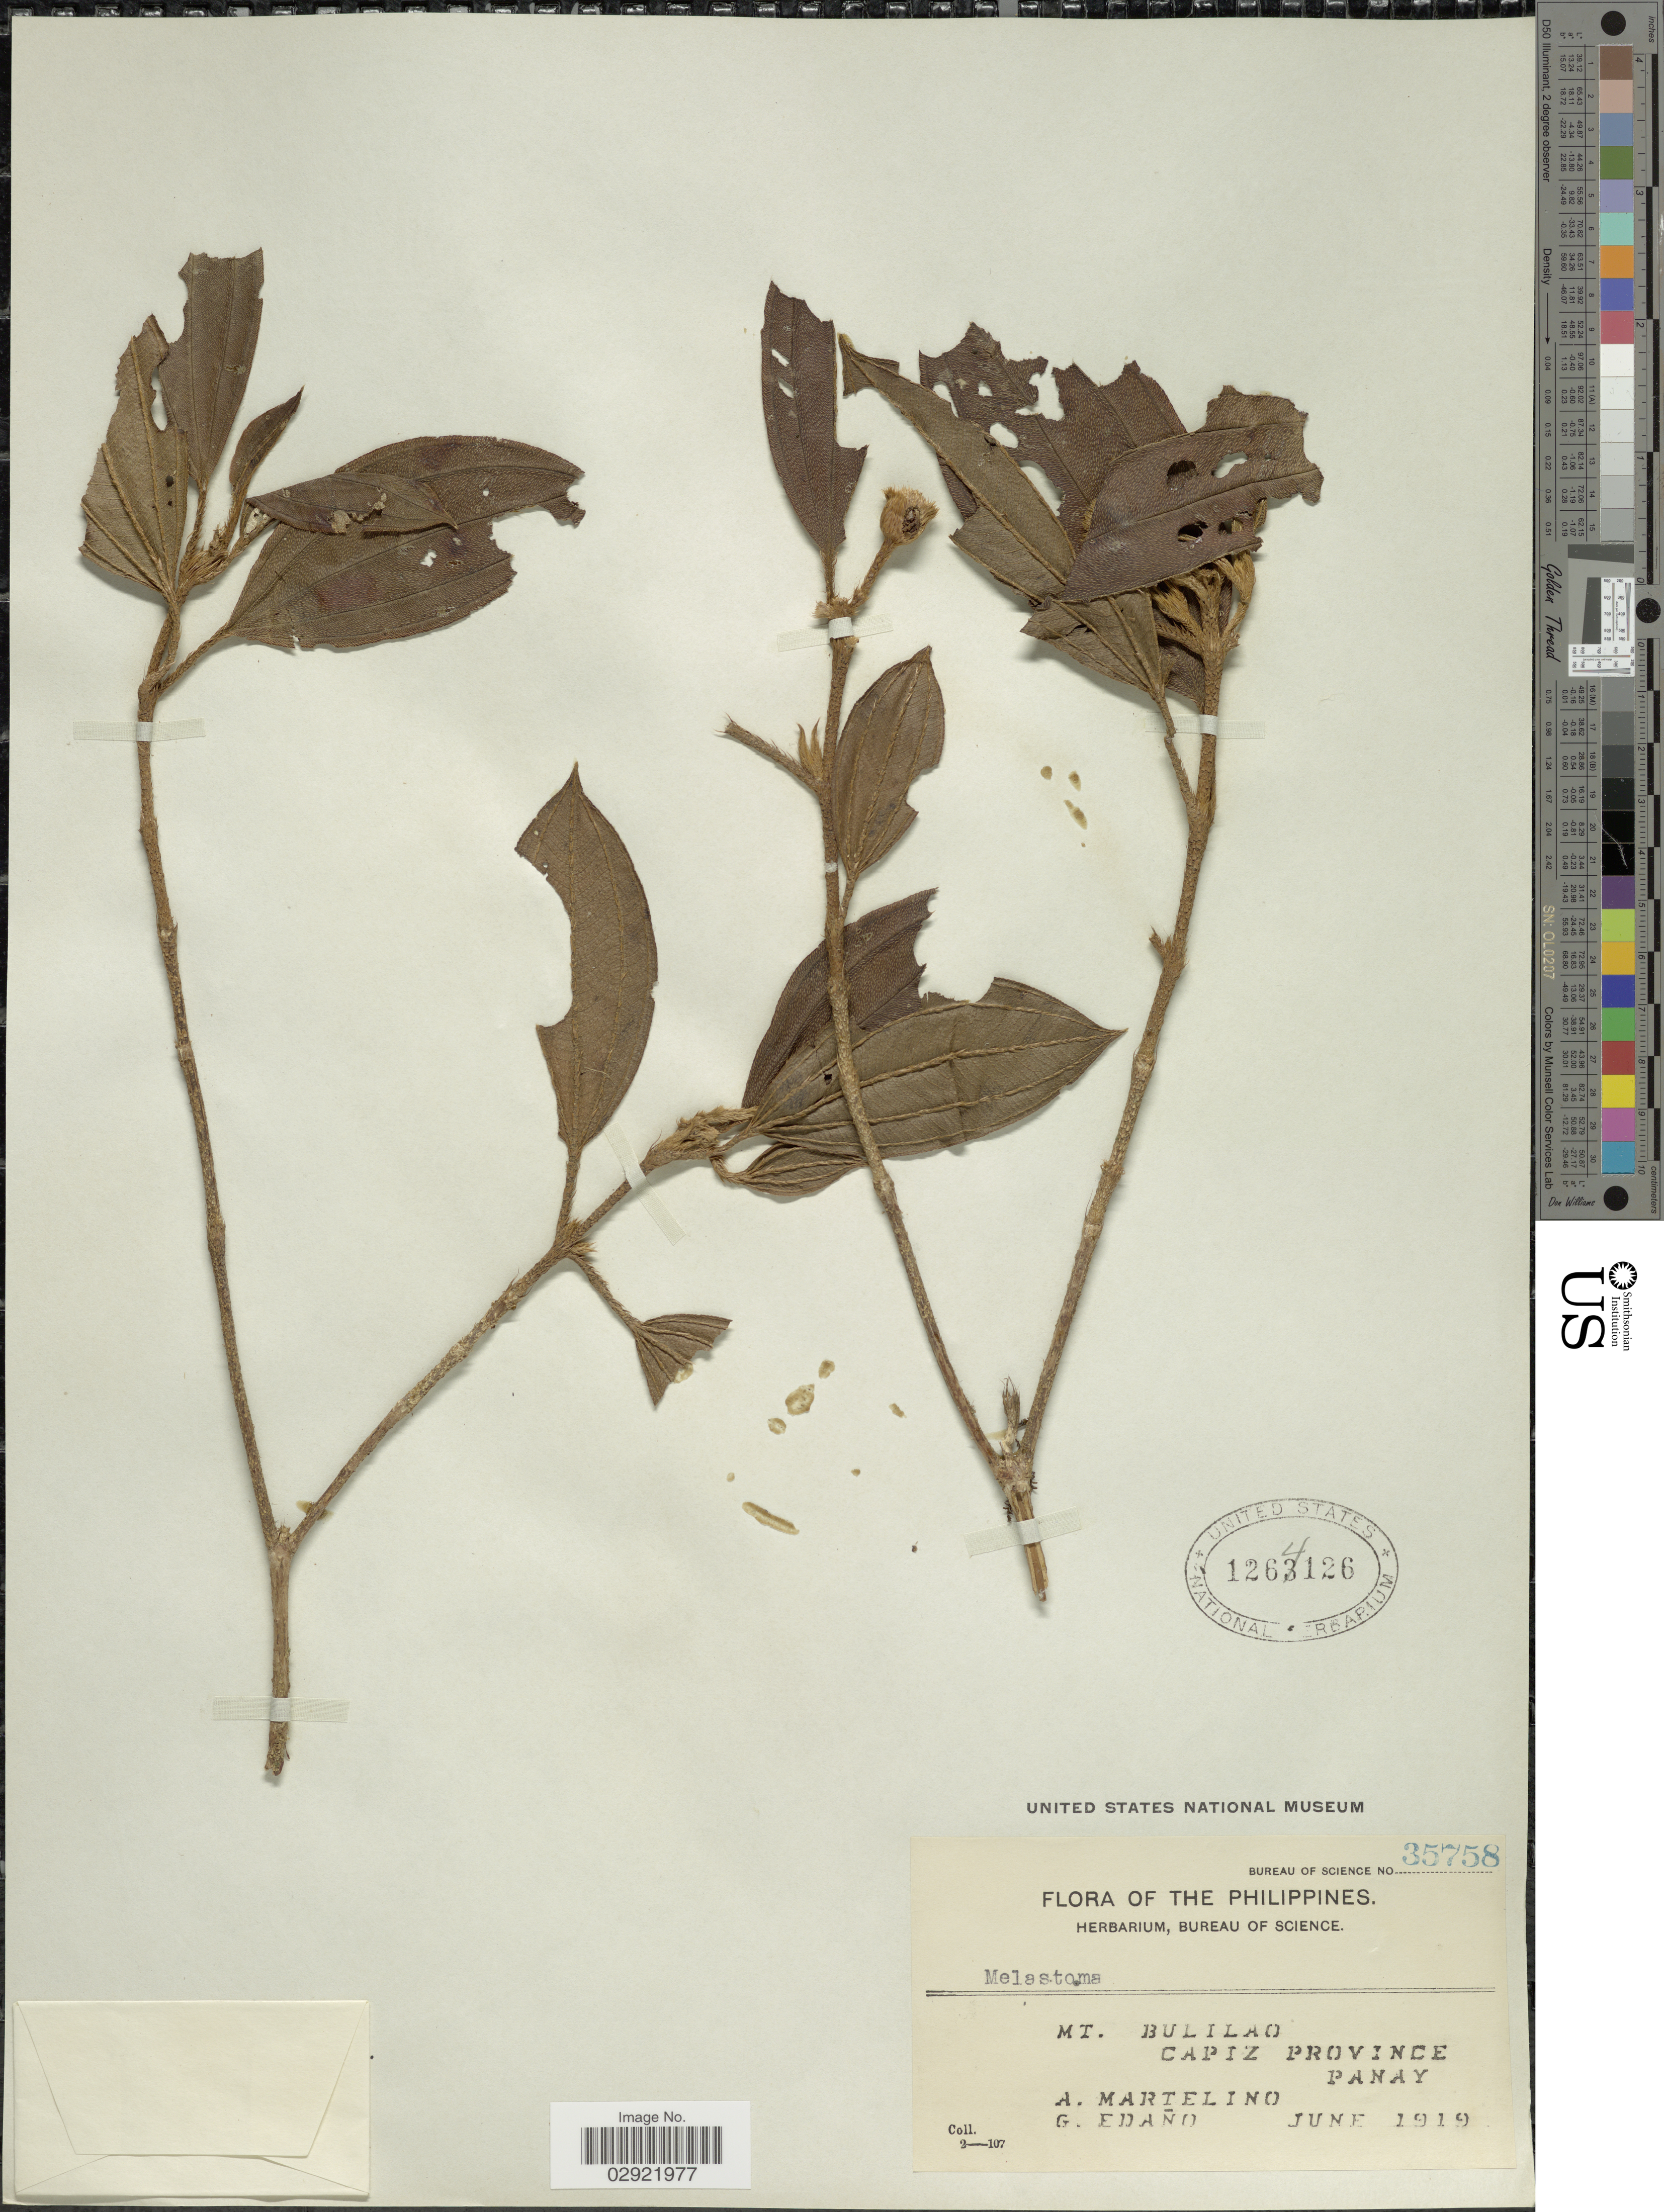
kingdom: Plantae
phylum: Tracheophyta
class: Magnoliopsida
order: Myrtales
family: Melastomataceae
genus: Melastoma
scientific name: Melastoma sp.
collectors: A. Martelino & G. Edaño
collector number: Bureau of Science 35758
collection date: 1919-06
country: Philippines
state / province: Western Visayas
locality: Mt. Bulilao, Capiz Province, Panay.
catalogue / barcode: US 1264126